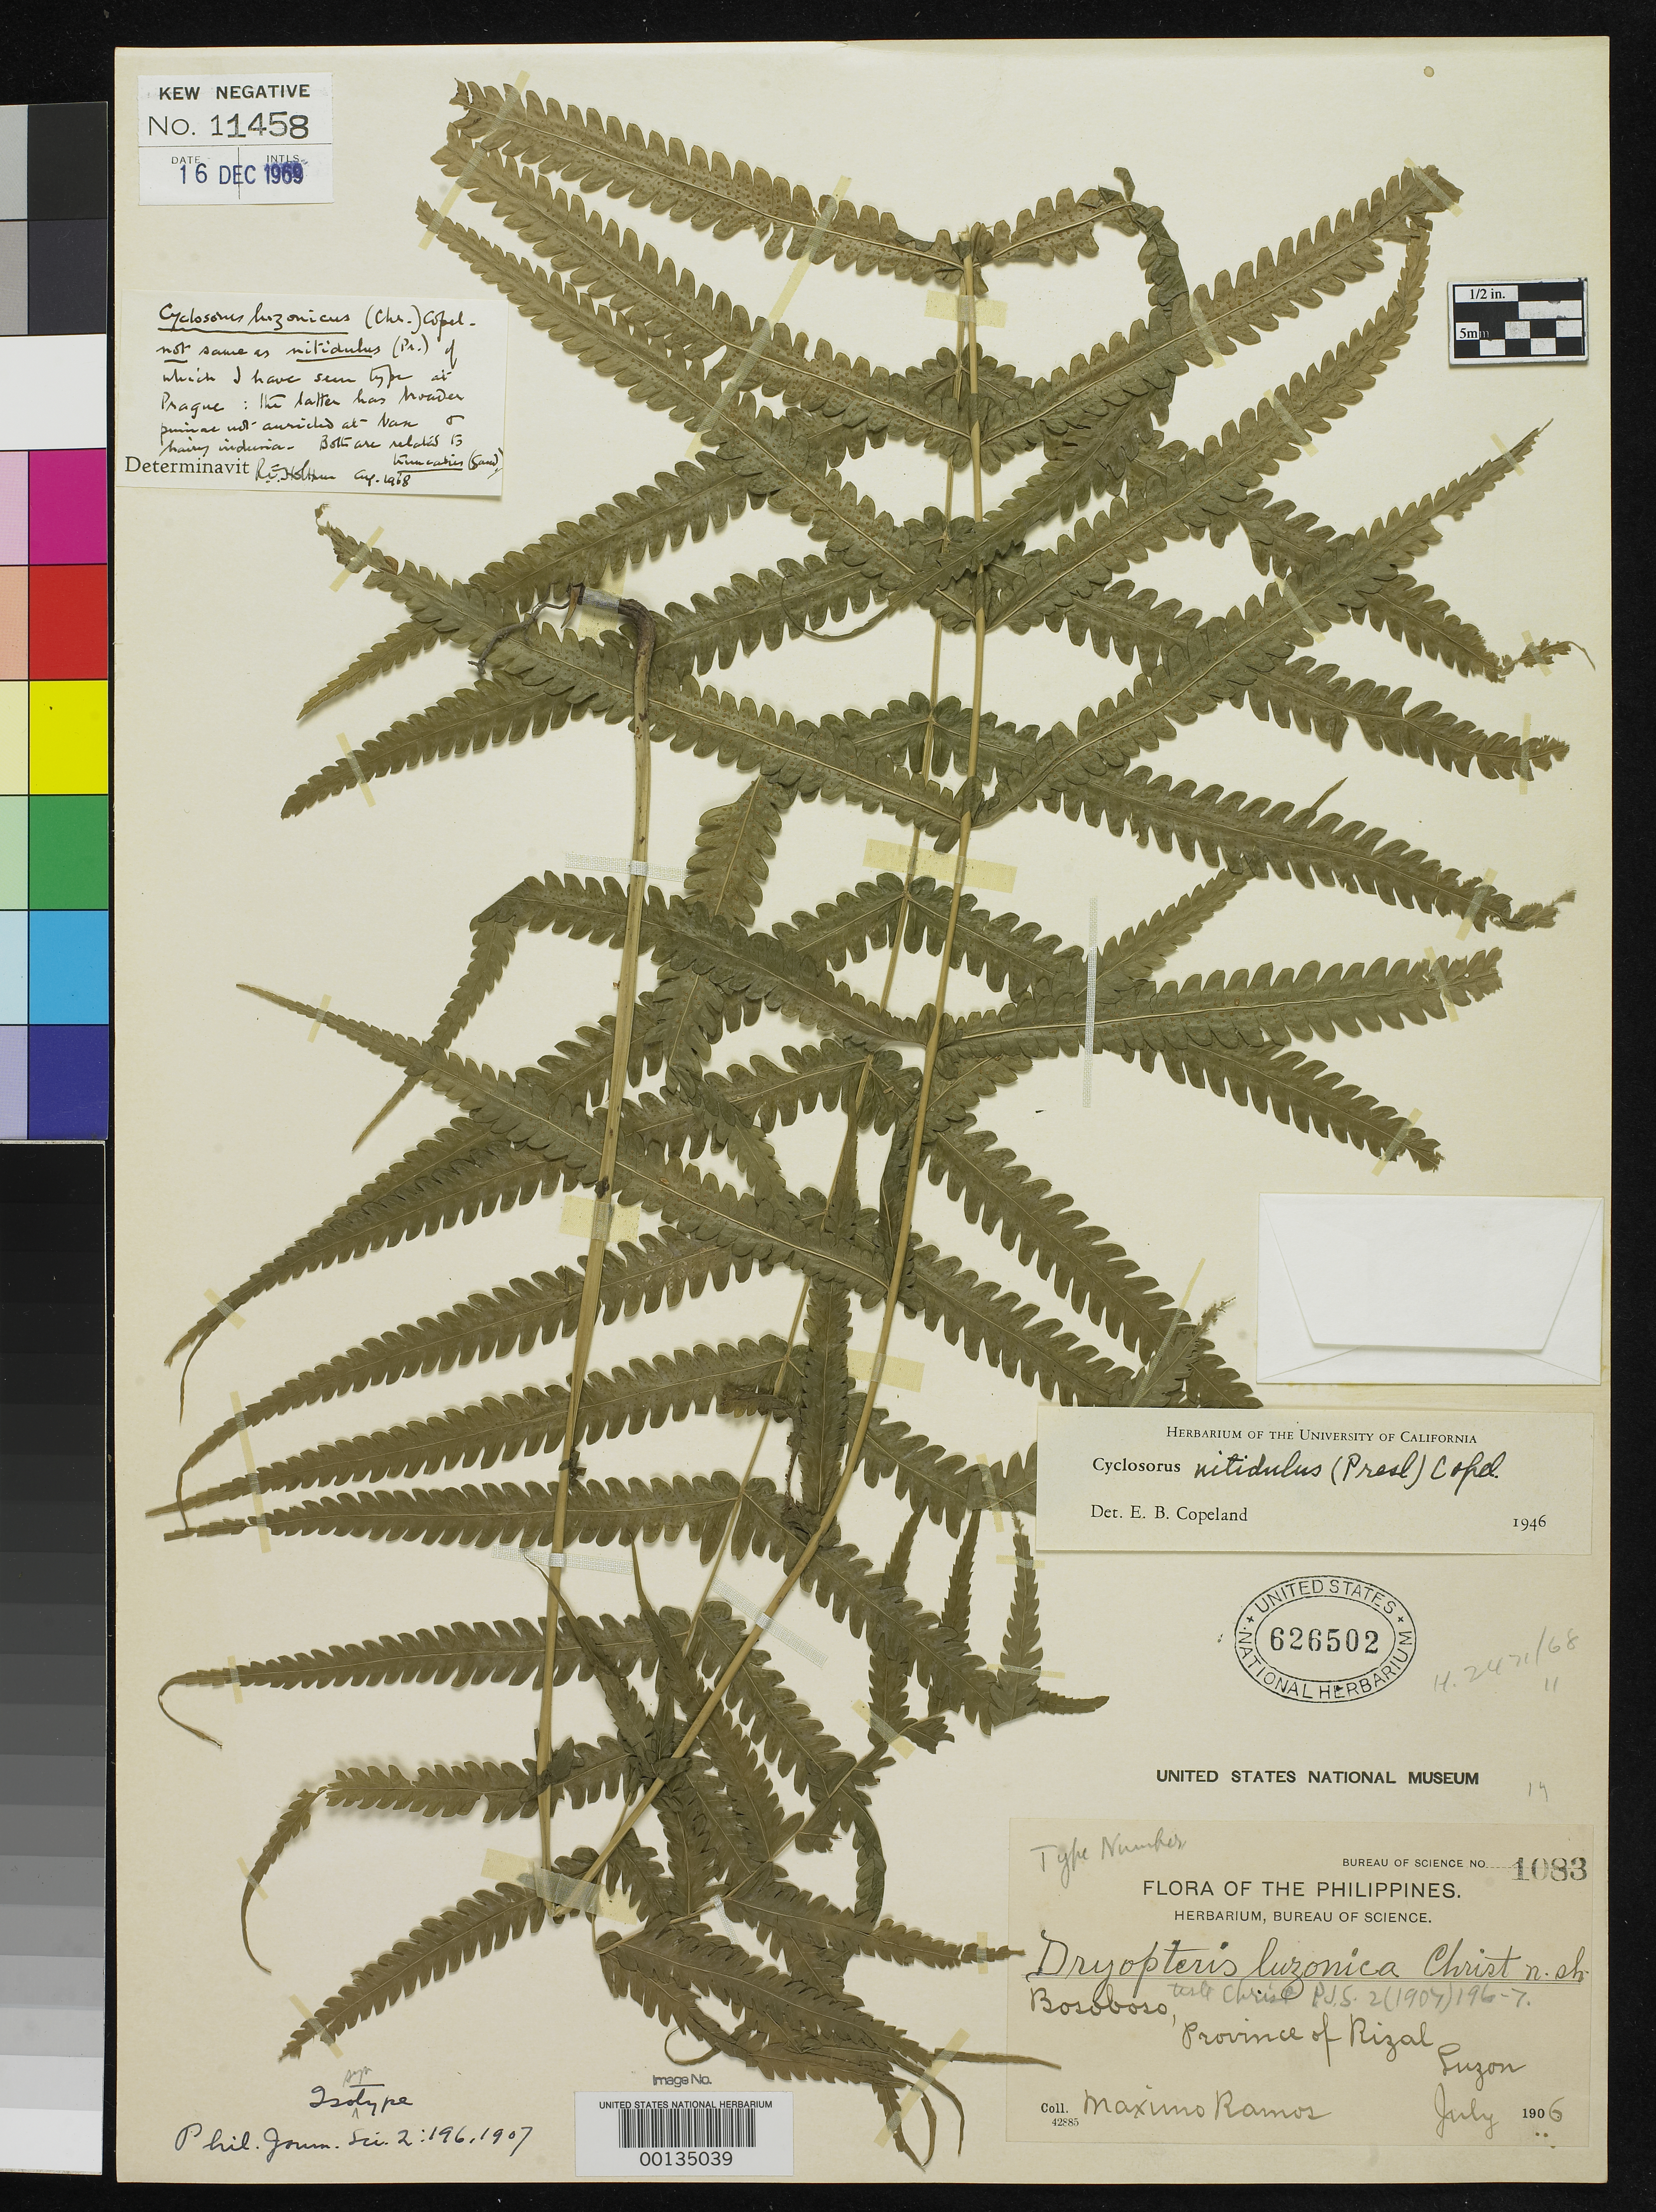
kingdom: Plantae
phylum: Tracheophyta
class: Polypodiopsida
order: Polypodiales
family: Dryopteridaceae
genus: Dryopteris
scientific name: Dryopteris luzonica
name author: Christ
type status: Isosyntype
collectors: M. Ramos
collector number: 1083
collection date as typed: Jul 1906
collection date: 1906-07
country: Philippines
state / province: Calabarzon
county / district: Rizal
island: Luzon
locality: Bosoboso.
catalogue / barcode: US 626502